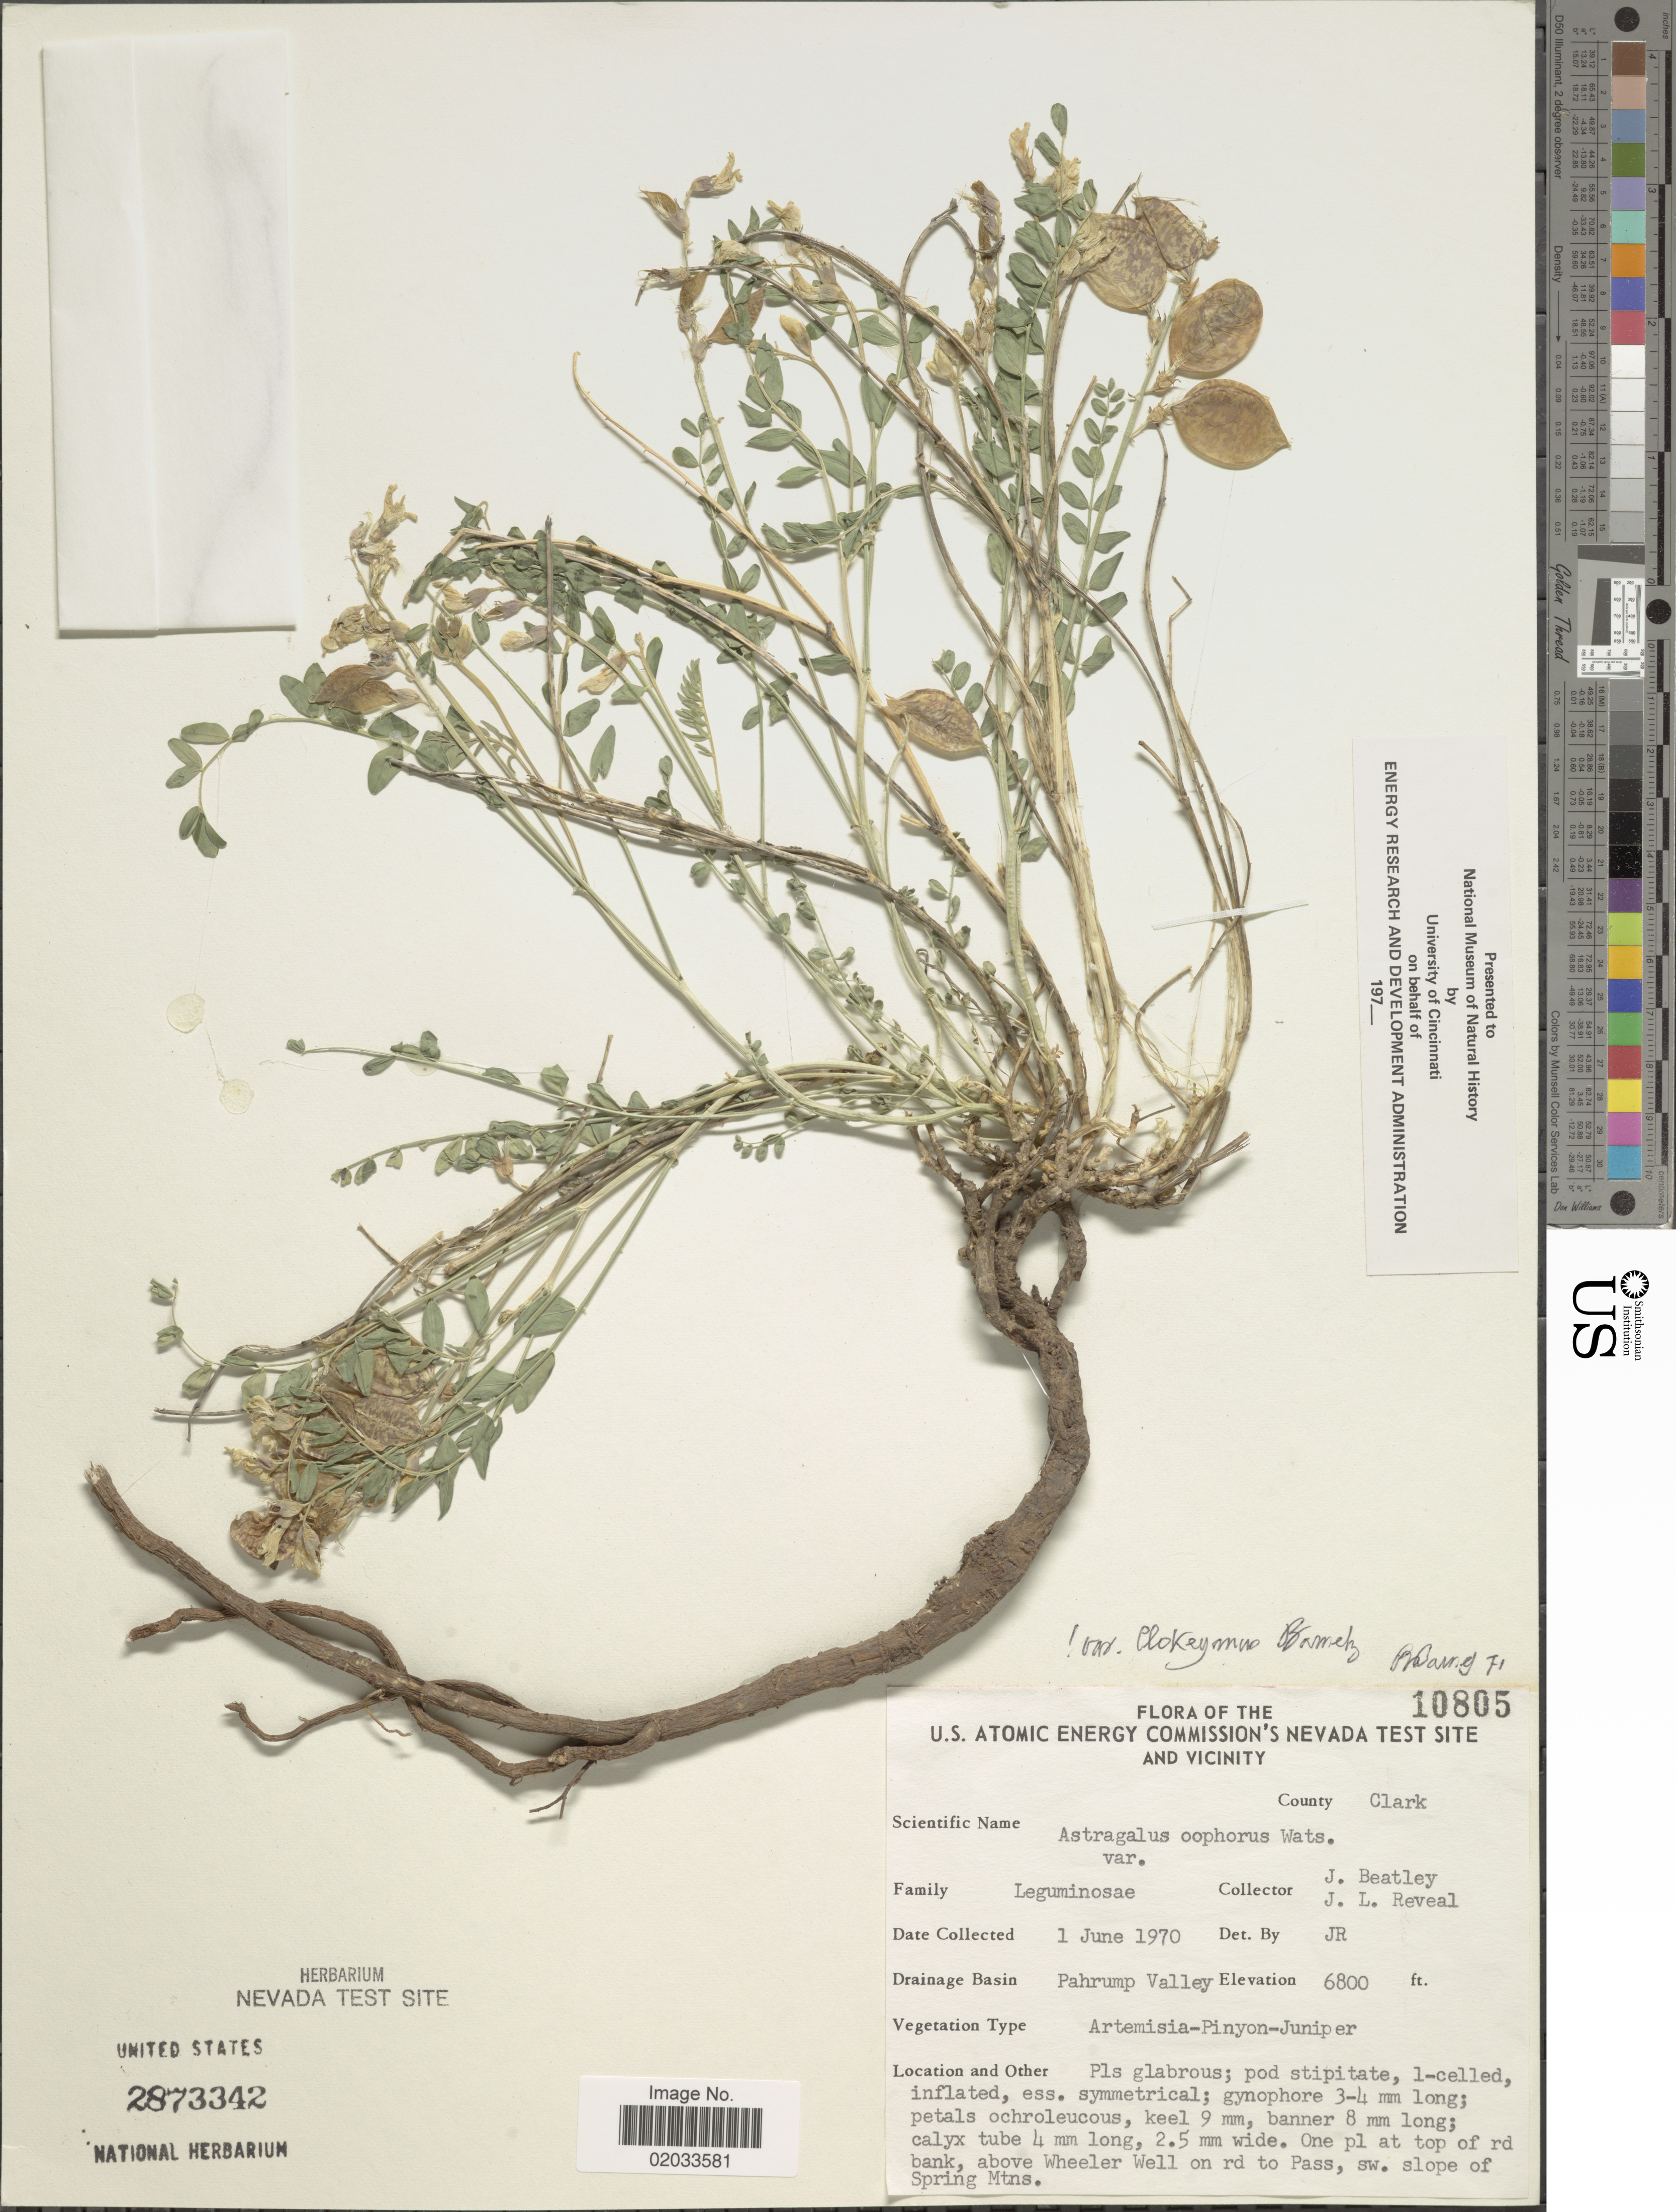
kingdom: Plantae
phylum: Tracheophyta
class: Magnoliopsida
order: Fabales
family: Fabaceae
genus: Astragalus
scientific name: Astragalus oophorus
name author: S. Watson in C. King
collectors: J. C. Beatley & J. L. Reveal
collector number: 10805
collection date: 1970-06-01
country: United States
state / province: Nevada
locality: Nevada Test site and vicinity, County Clark, drainage Basin Pahrump Valley, one pl at top of rd bank, above Wheeler Well on rd to Pass, sw. slope of Spring Mts.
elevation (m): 2073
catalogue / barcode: US 2873342